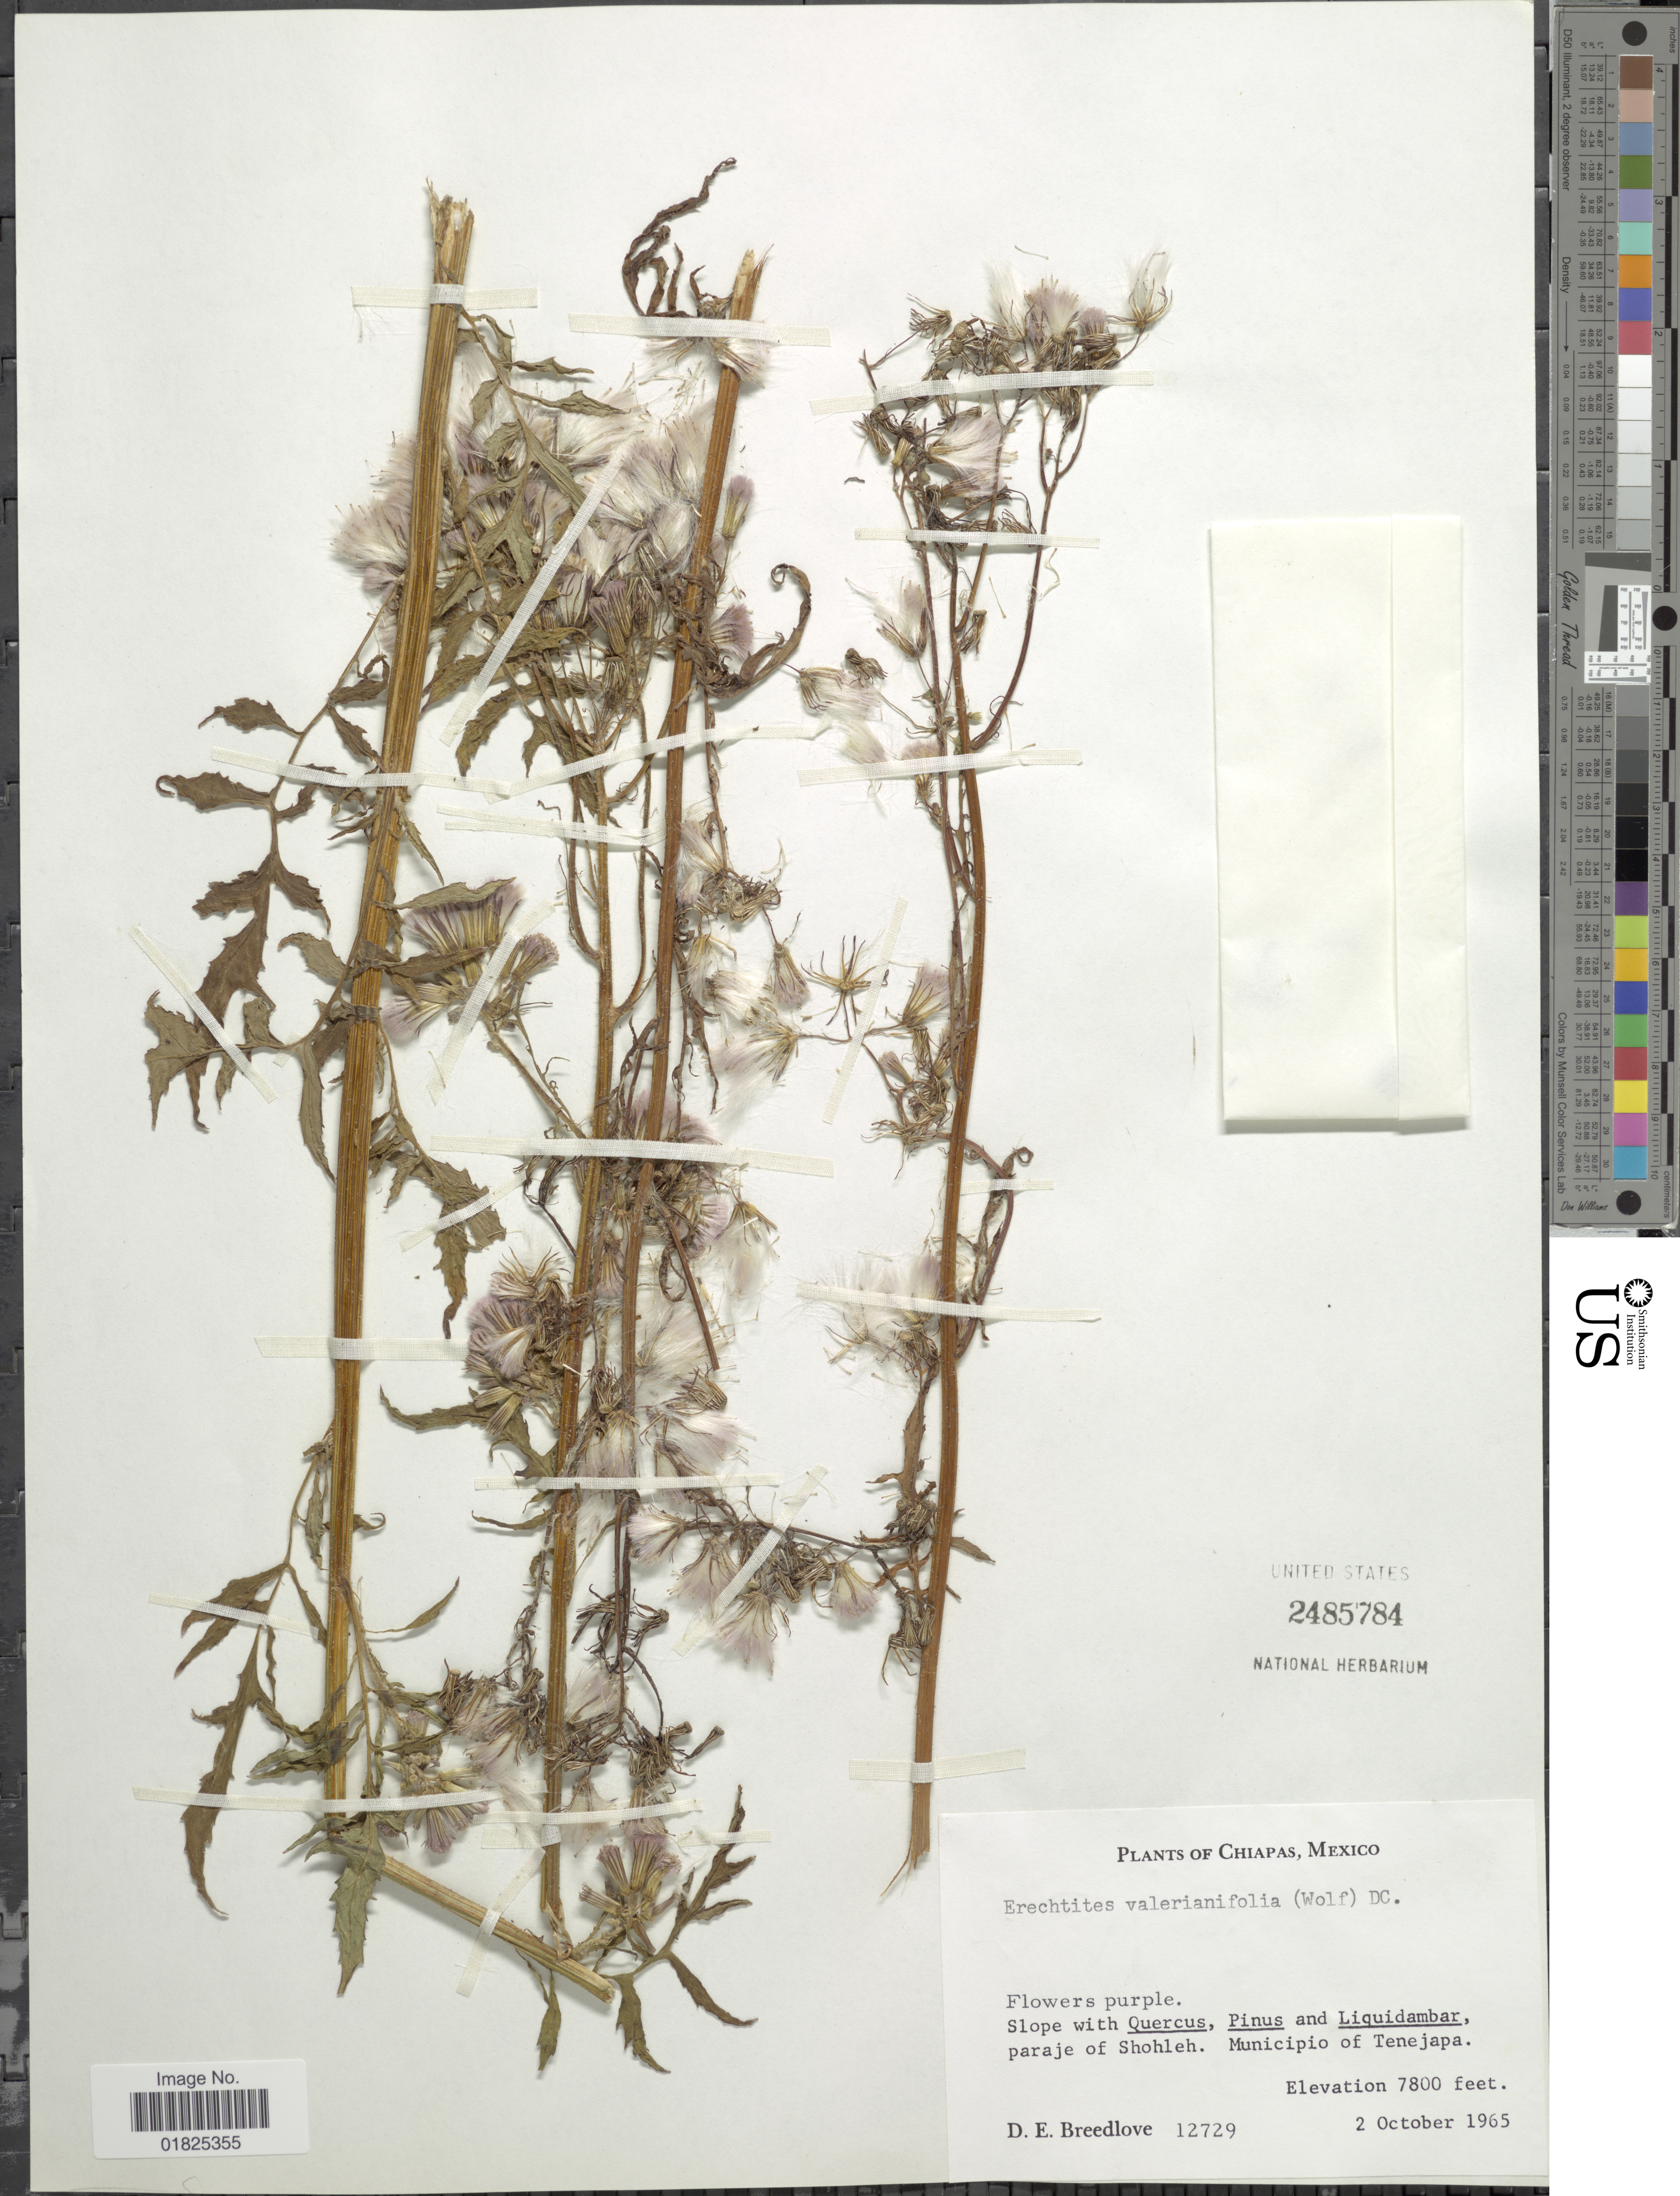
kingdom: Plantae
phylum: Tracheophyta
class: Magnoliopsida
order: Asterales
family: Asteraceae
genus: Erechtites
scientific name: Erechtites valerianifolius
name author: (Link ex Spreng.) DC.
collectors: D. E. Breedlove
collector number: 12729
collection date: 1965-10-02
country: Mexico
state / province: Chiapas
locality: Paraje of Sholeh. Municipio of Tenejapa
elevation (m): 2377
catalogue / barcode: US 2485784